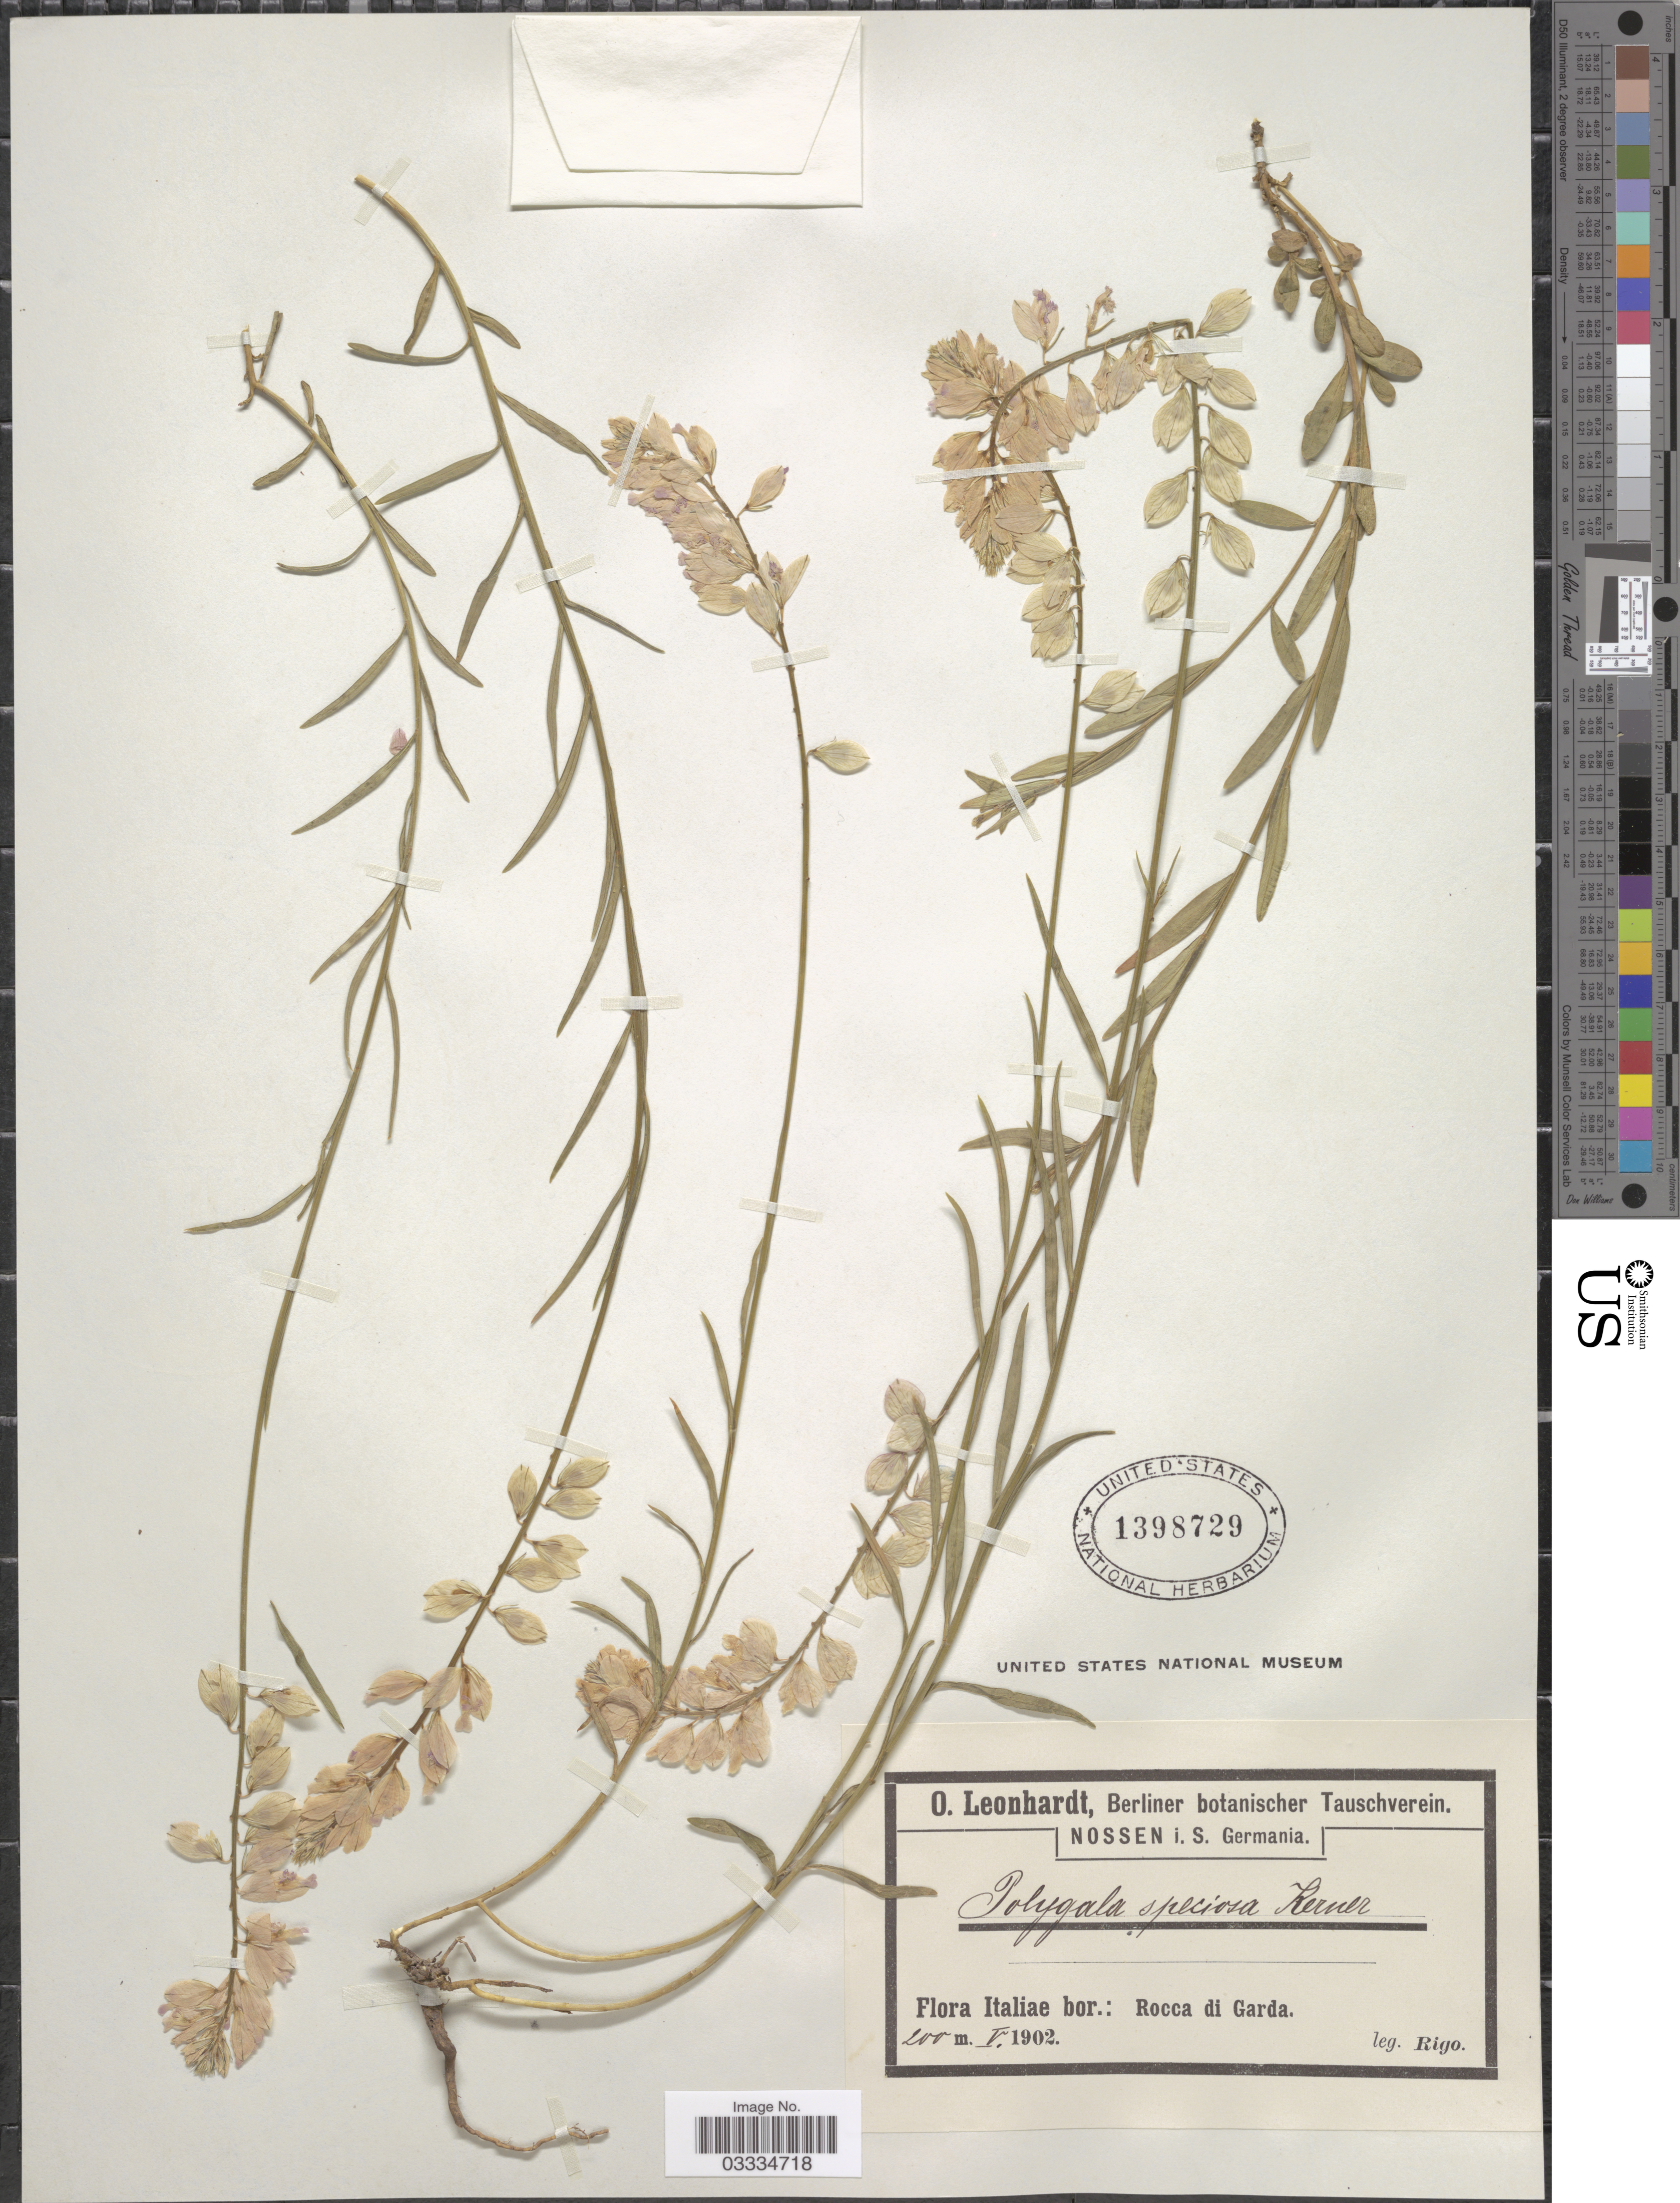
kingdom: Plantae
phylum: Tracheophyta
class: Magnoliopsida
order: Fabales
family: Polygalaceae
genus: Polygala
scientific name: Polygala speciosa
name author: Sims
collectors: -- Rigo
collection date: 1902-05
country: Italy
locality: Italia bor.: Rocca di Garda.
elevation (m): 200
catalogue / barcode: US 1398729